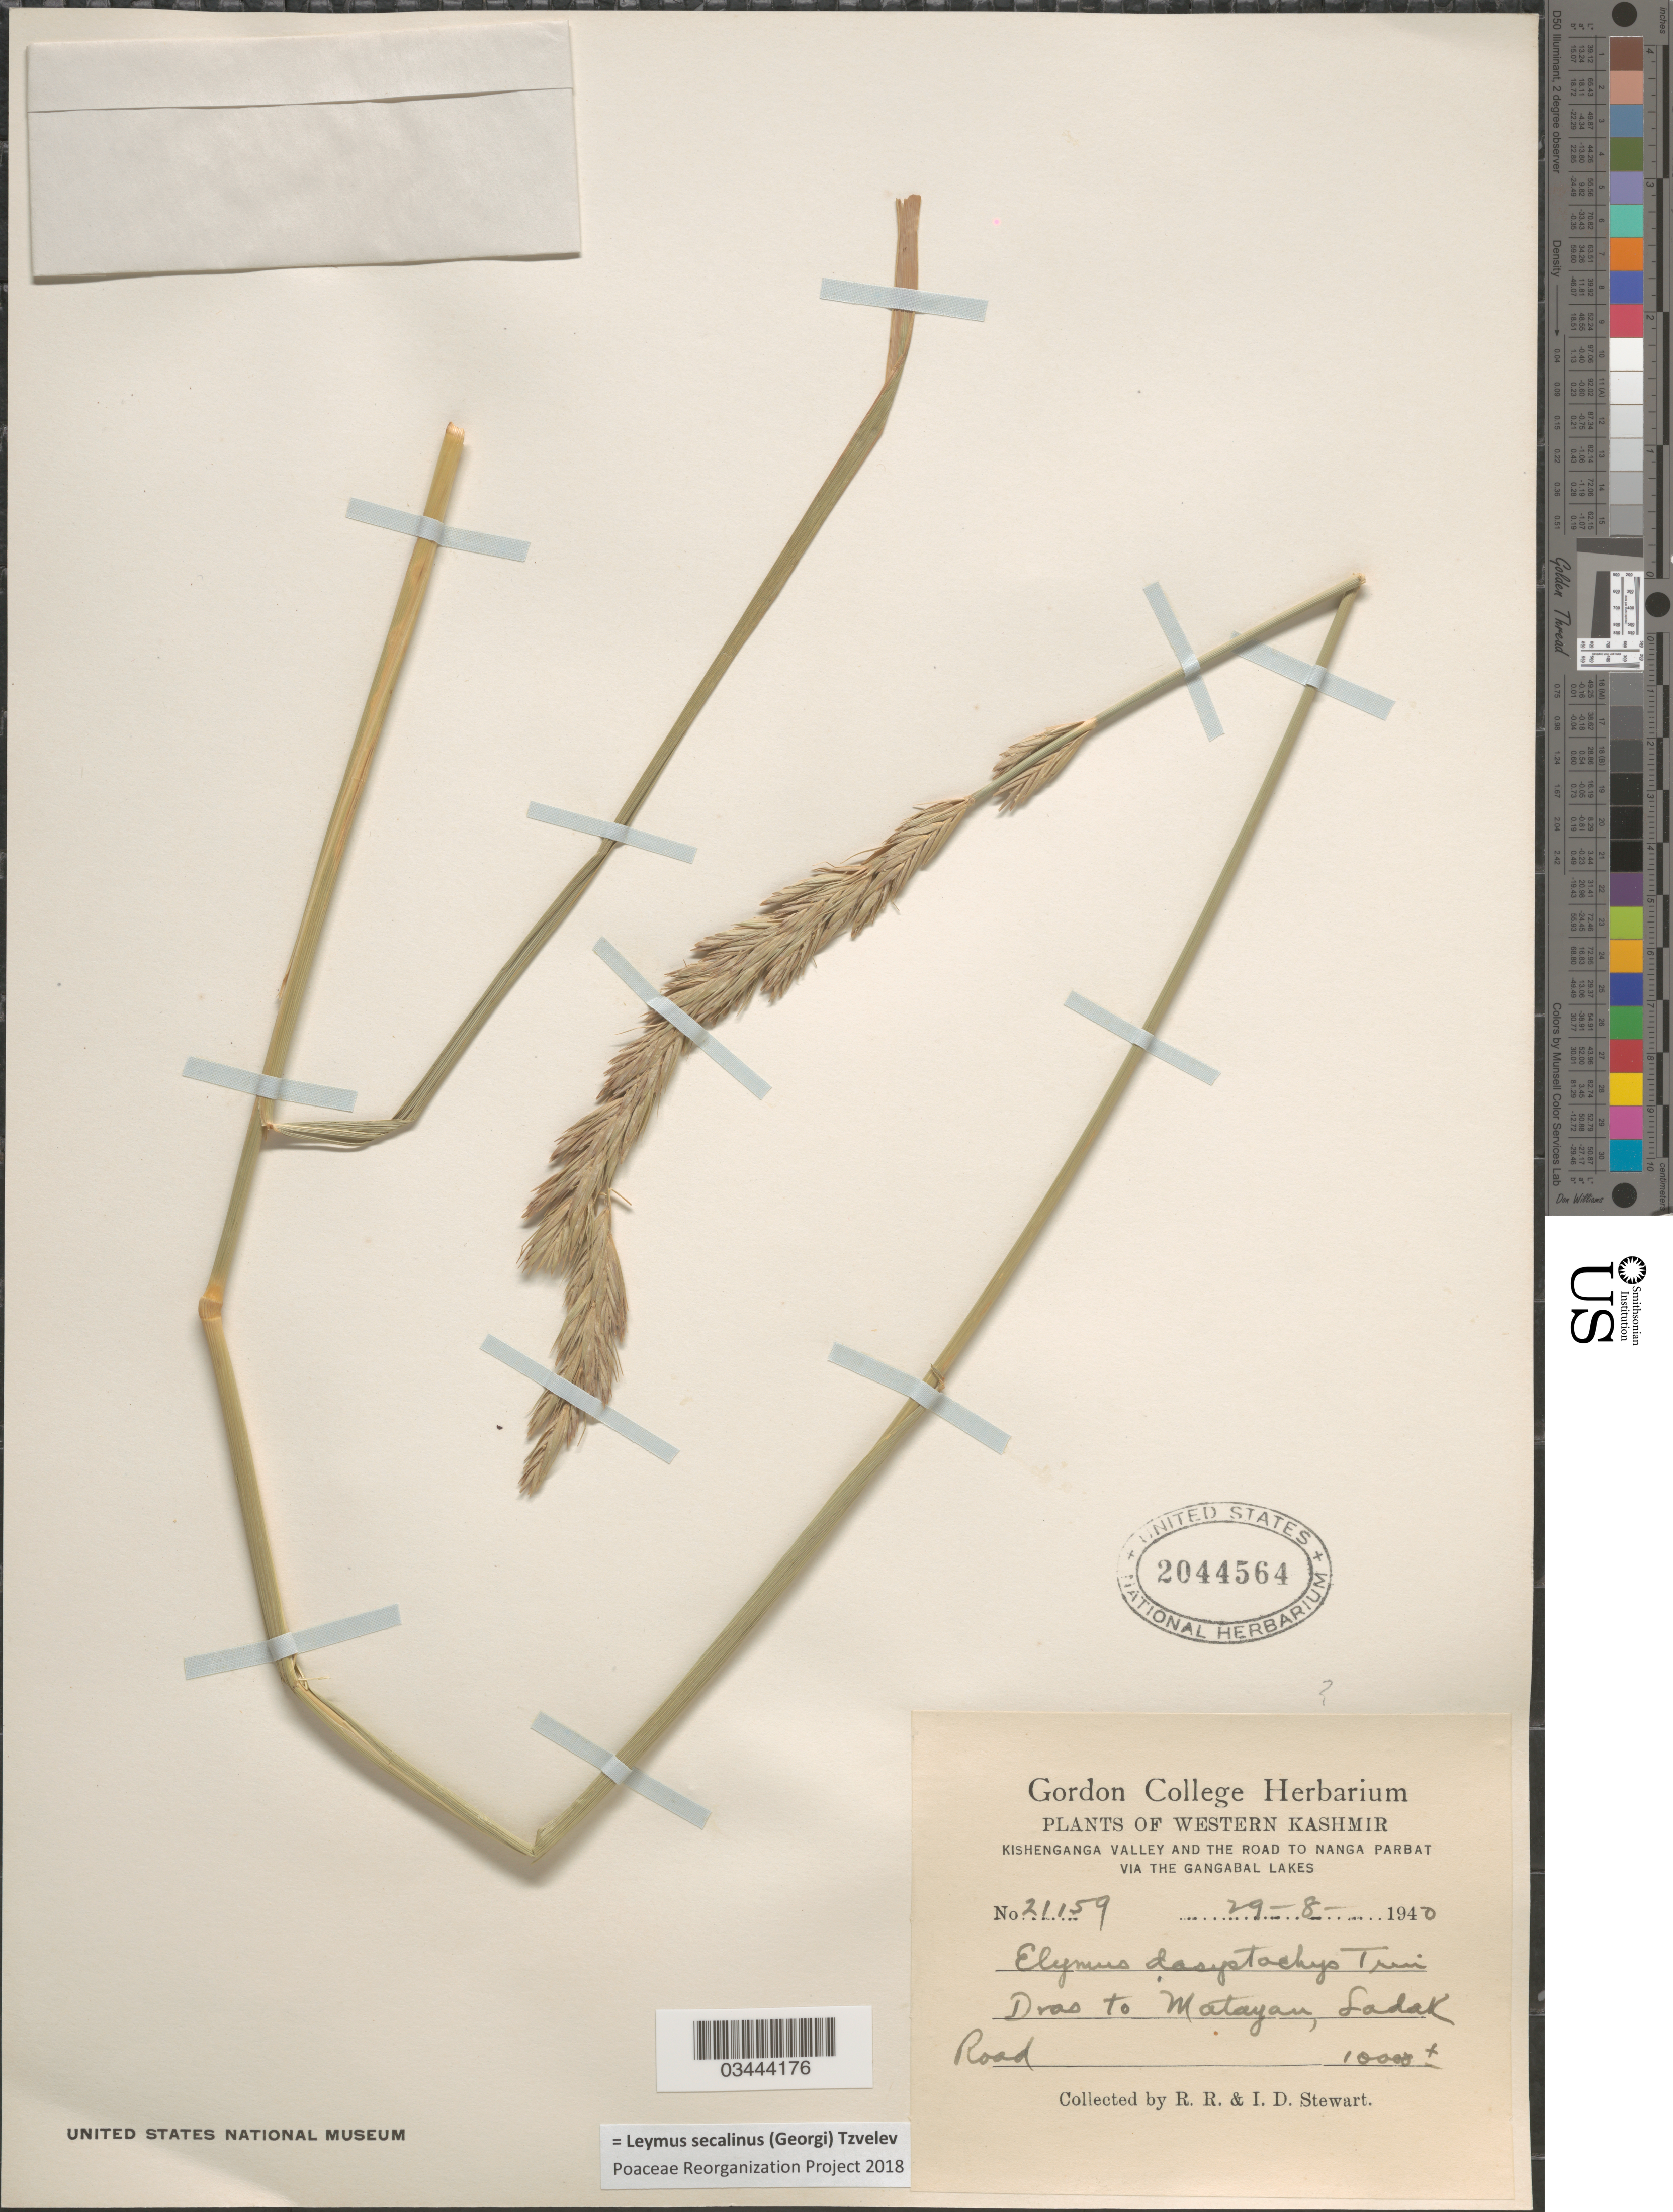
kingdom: Plantae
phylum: Tracheophyta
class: Liliopsida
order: Poales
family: Poaceae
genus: Leymus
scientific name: Leymus secalinus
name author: (Georgi) Tzvelev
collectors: R. Stewart & I. Stewart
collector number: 21159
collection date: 1940-08-29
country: India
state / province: Ladakh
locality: Western Kashmir. Kishenganga Valley And The Road To Nanga Parbat Via The Gangabal Lakes. Dras to Matayan, Ladak Road.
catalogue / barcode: US 2044564